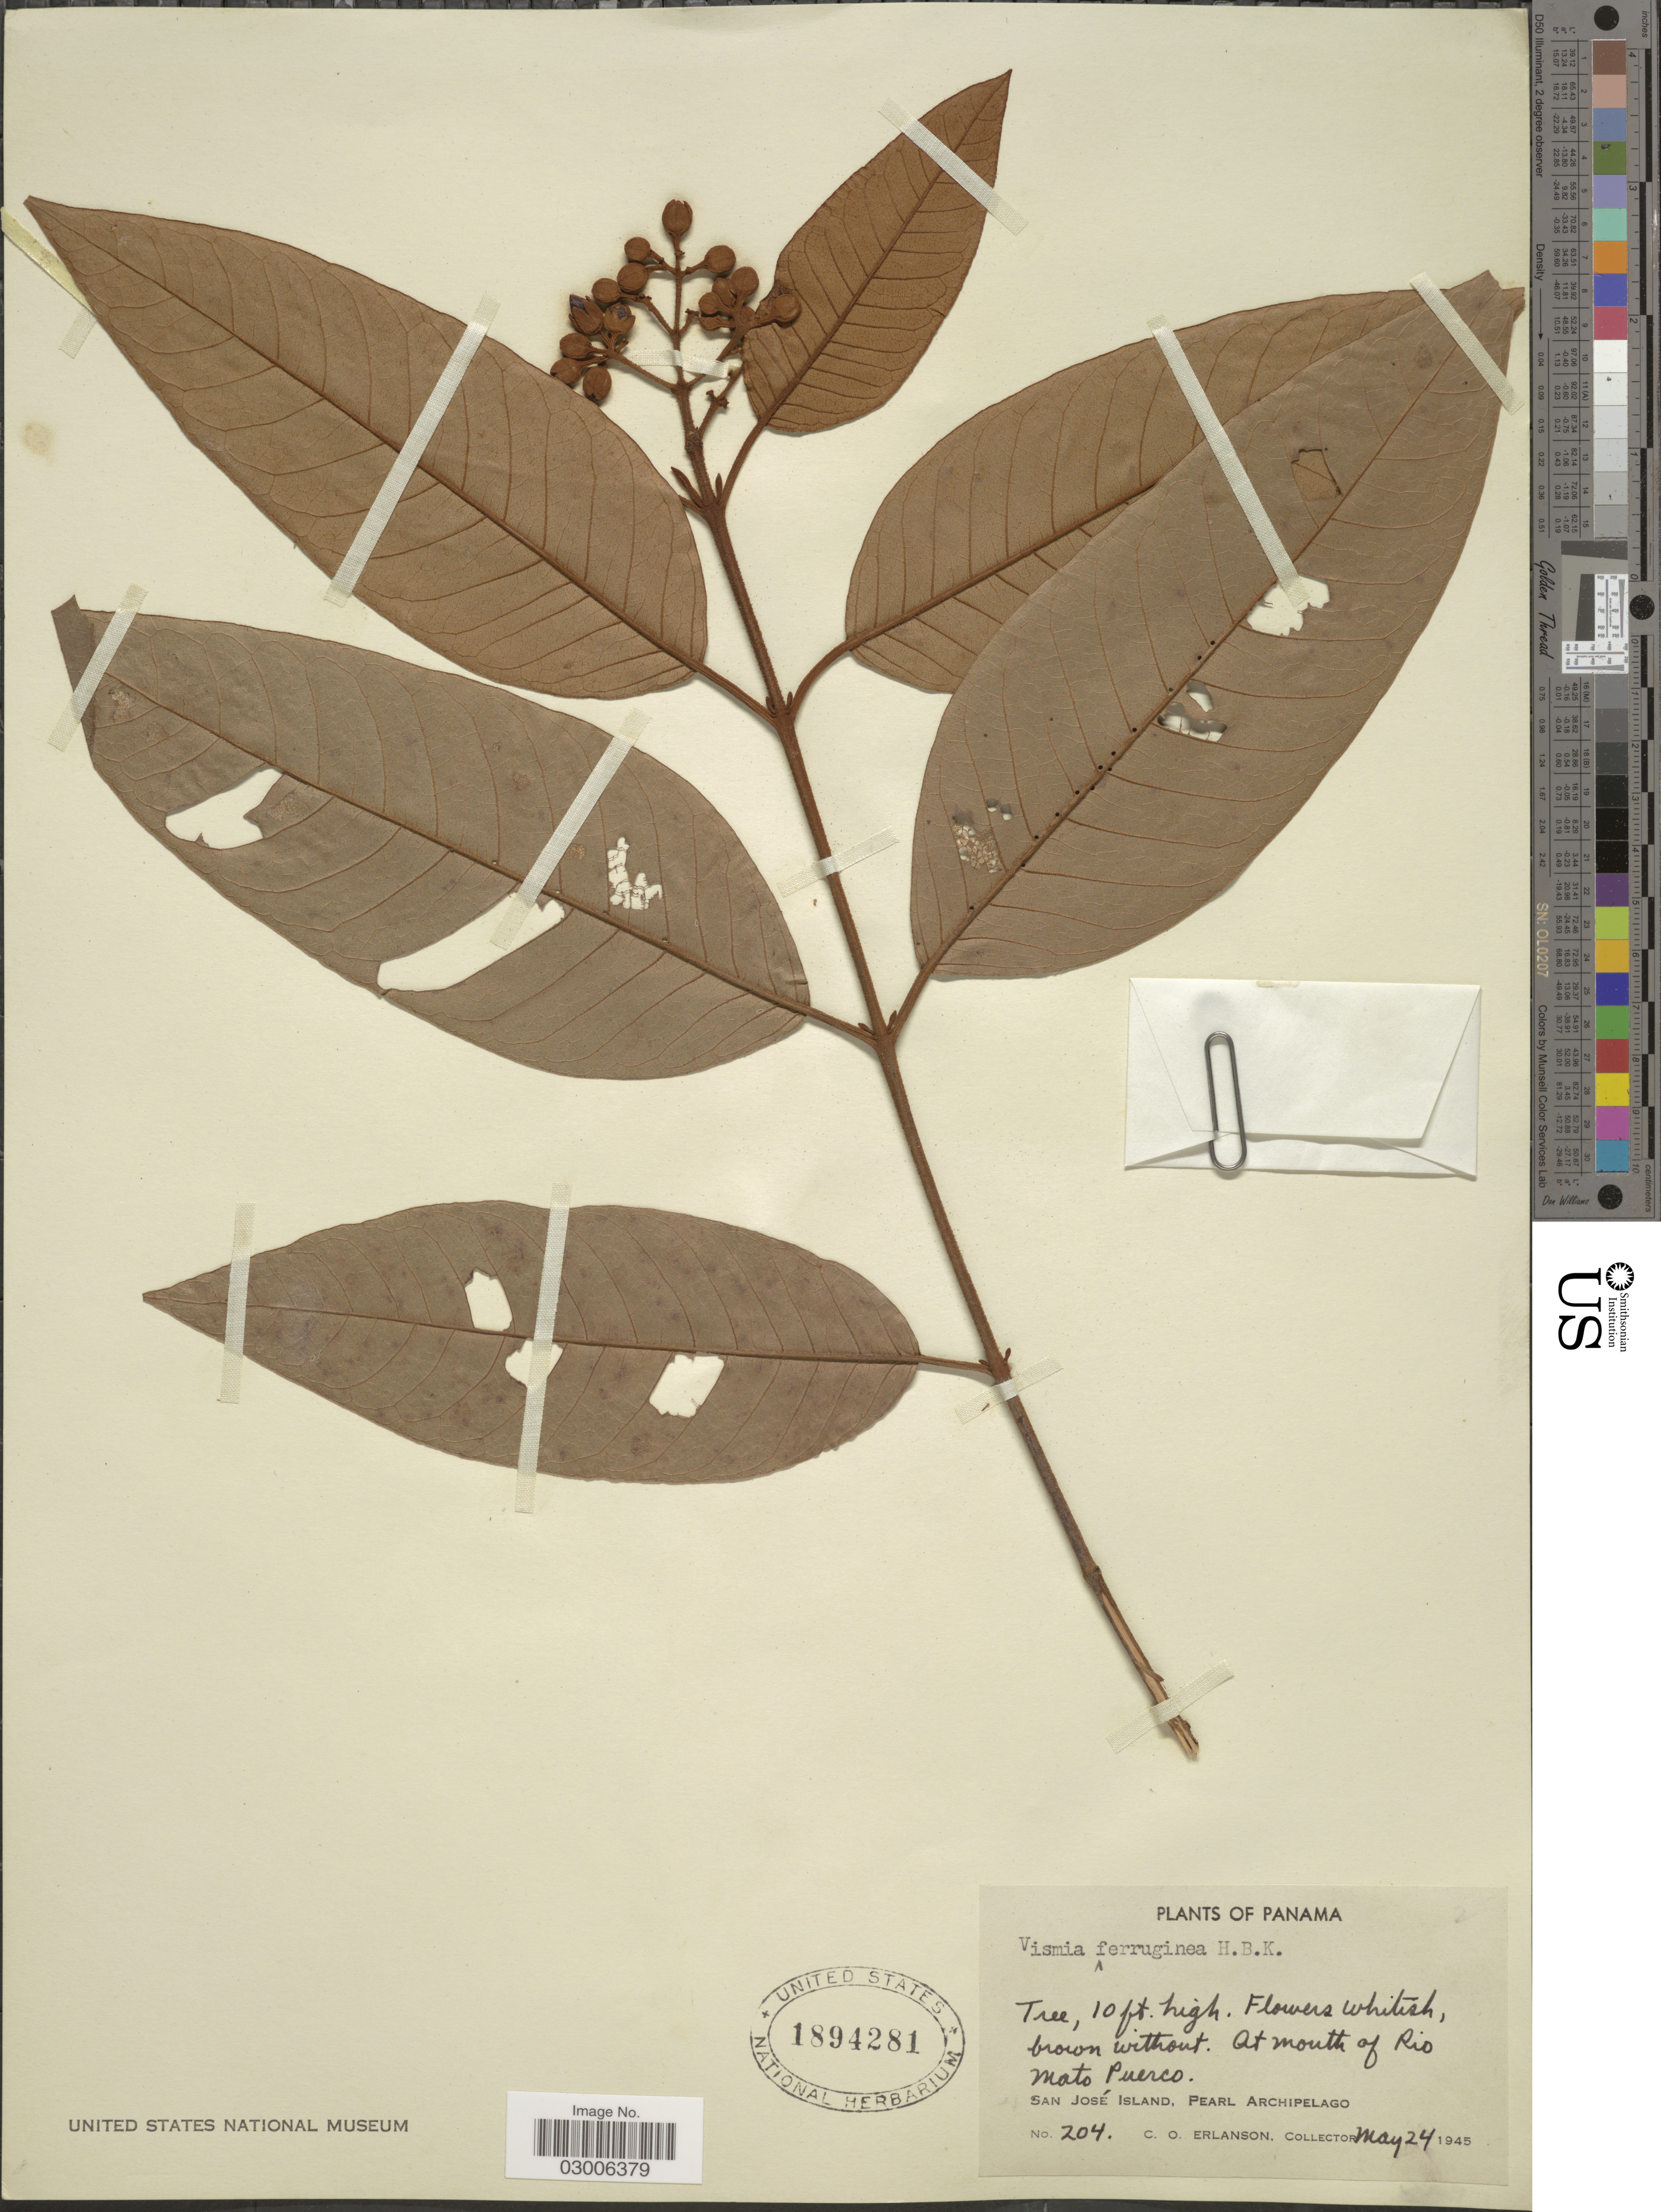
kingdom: Plantae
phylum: Tracheophyta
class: Magnoliopsida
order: Malpighiales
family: Hypericaceae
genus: Vismia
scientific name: Vismia sp.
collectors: C. O. Erlanson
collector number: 204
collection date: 1945-05-24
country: Panama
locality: At mouth of Rio Mato Puerco. San José Island. Pearl Archipelago.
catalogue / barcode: US 1894281